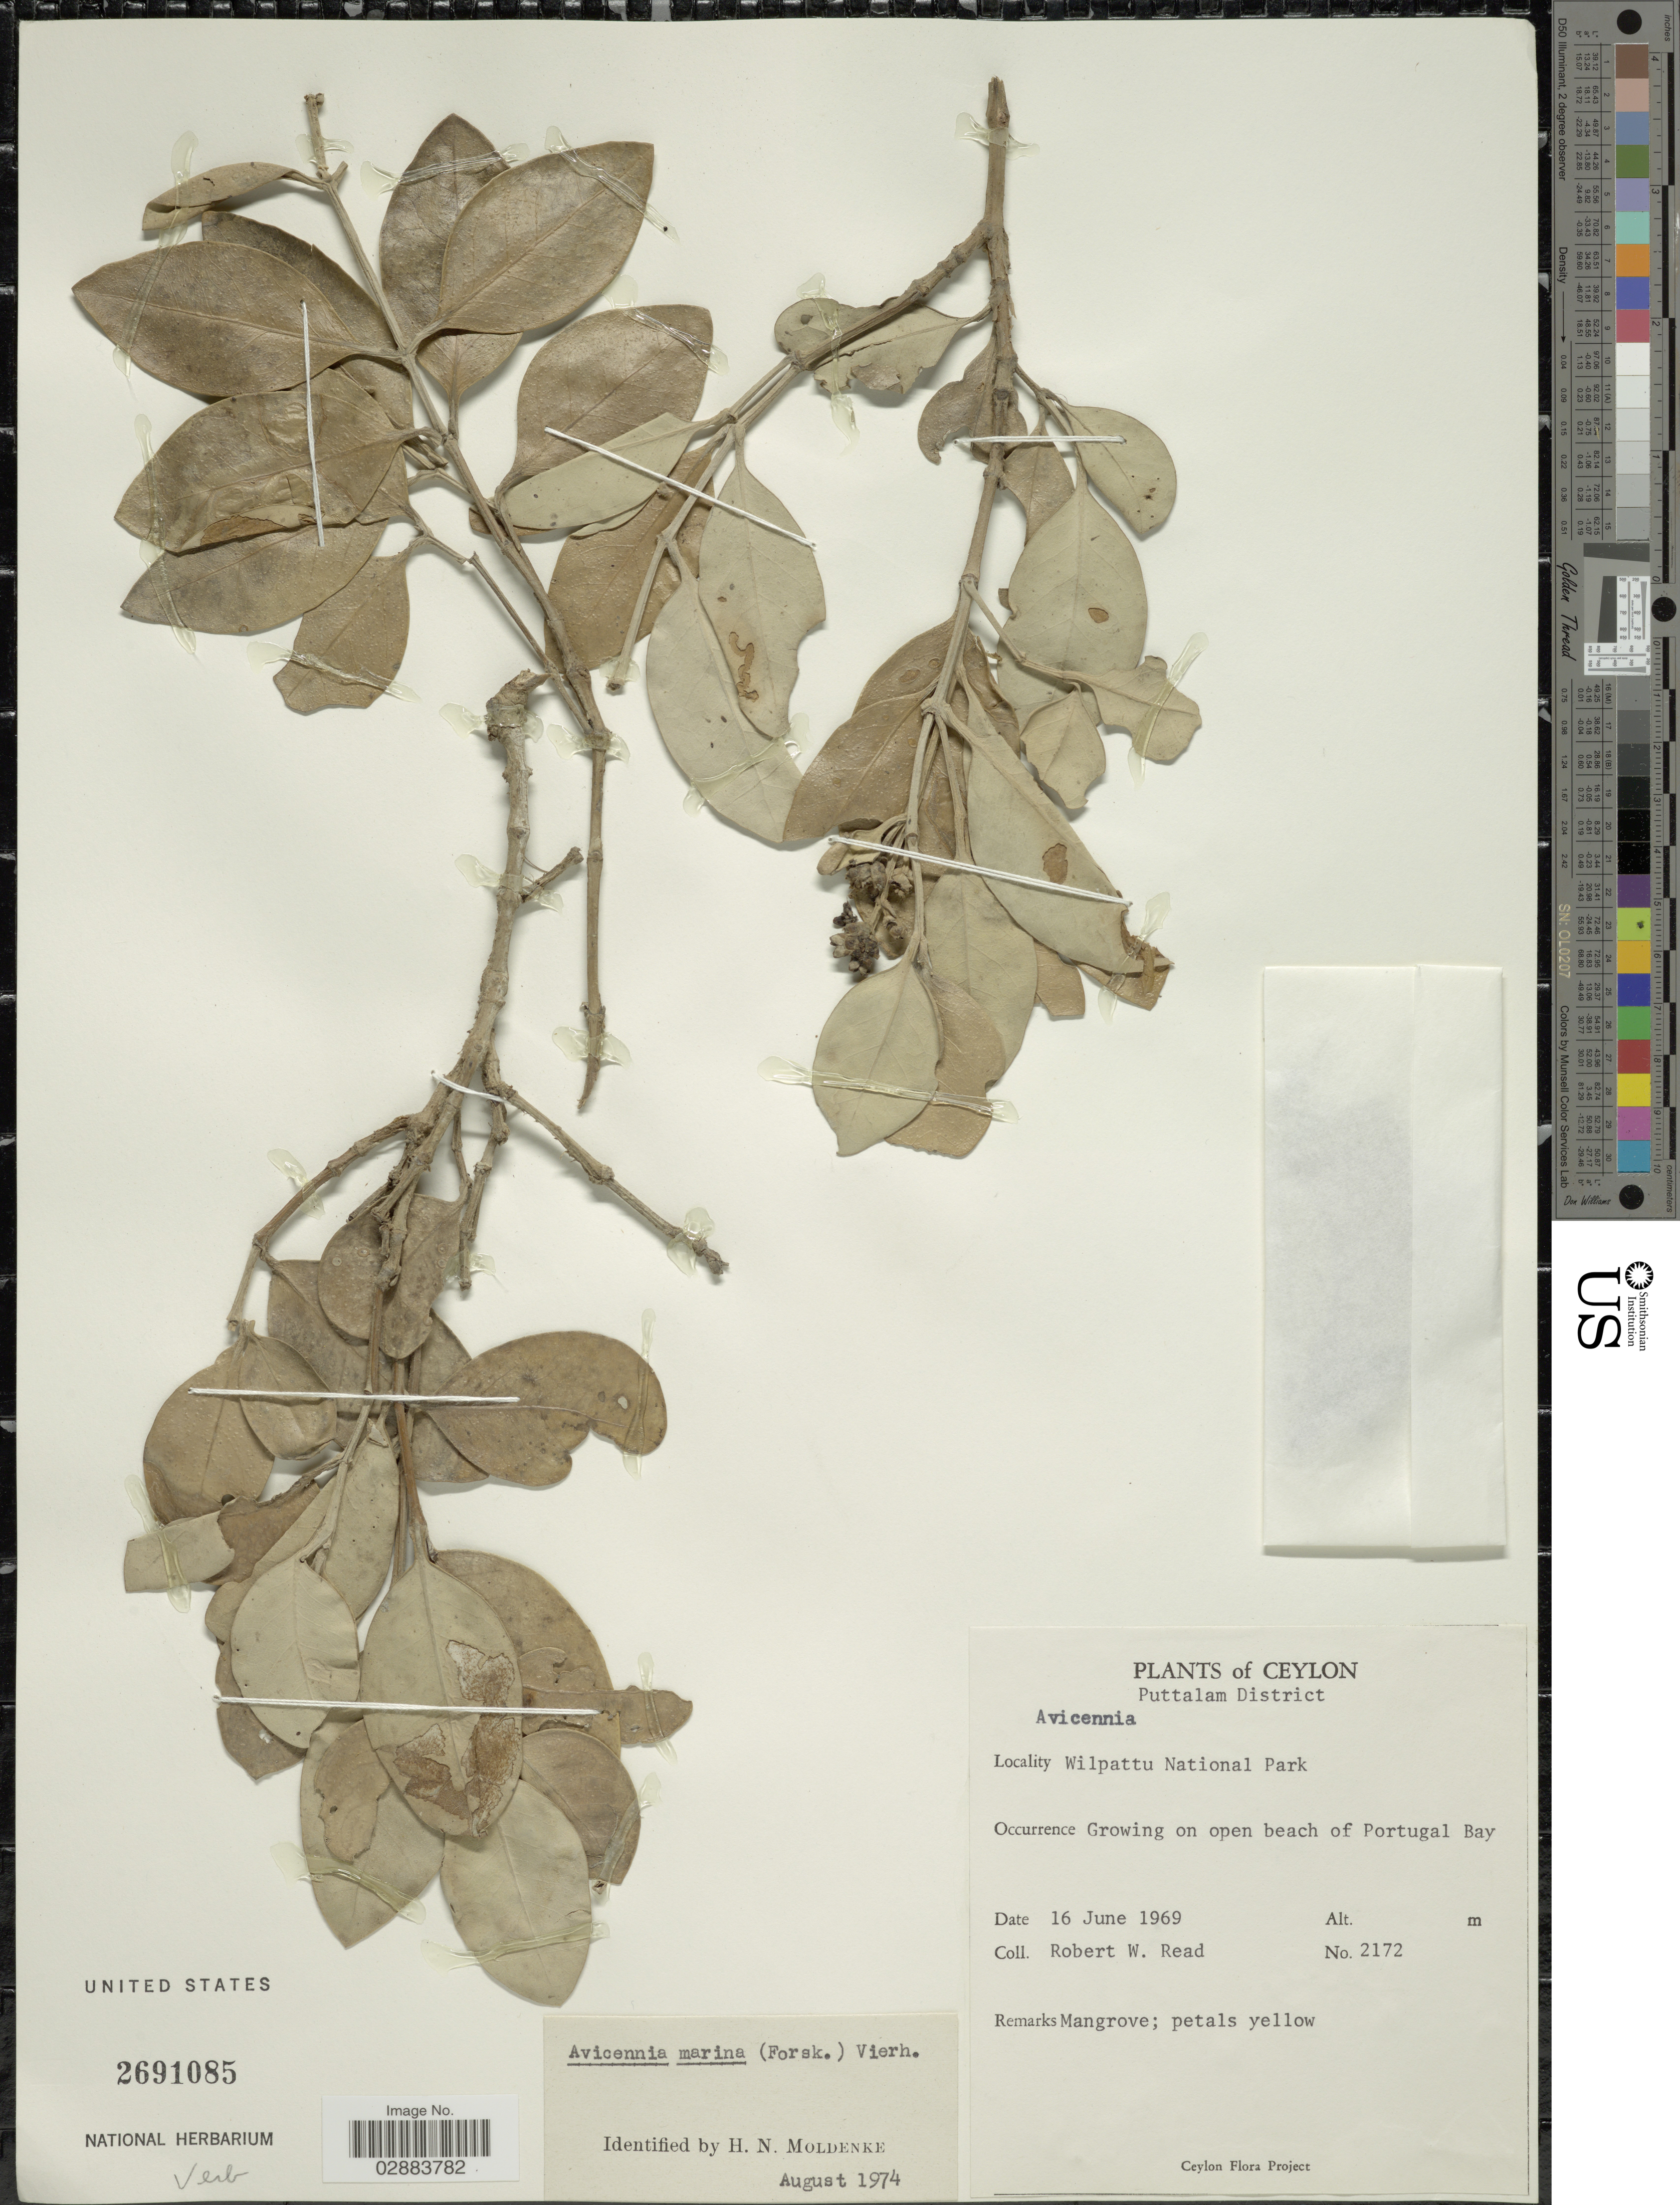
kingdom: Plantae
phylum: Tracheophyta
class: Magnoliopsida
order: Lamiales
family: Acanthaceae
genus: Avicennia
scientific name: Avicennia marina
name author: (Forssk.) Vierh.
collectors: R. W. Read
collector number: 2172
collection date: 1969-06-16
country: Sri Lanka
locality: Ceylon. Puttalam District. Wilpattu National Park. Open beach of Portugal Bay.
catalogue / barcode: US 2691085